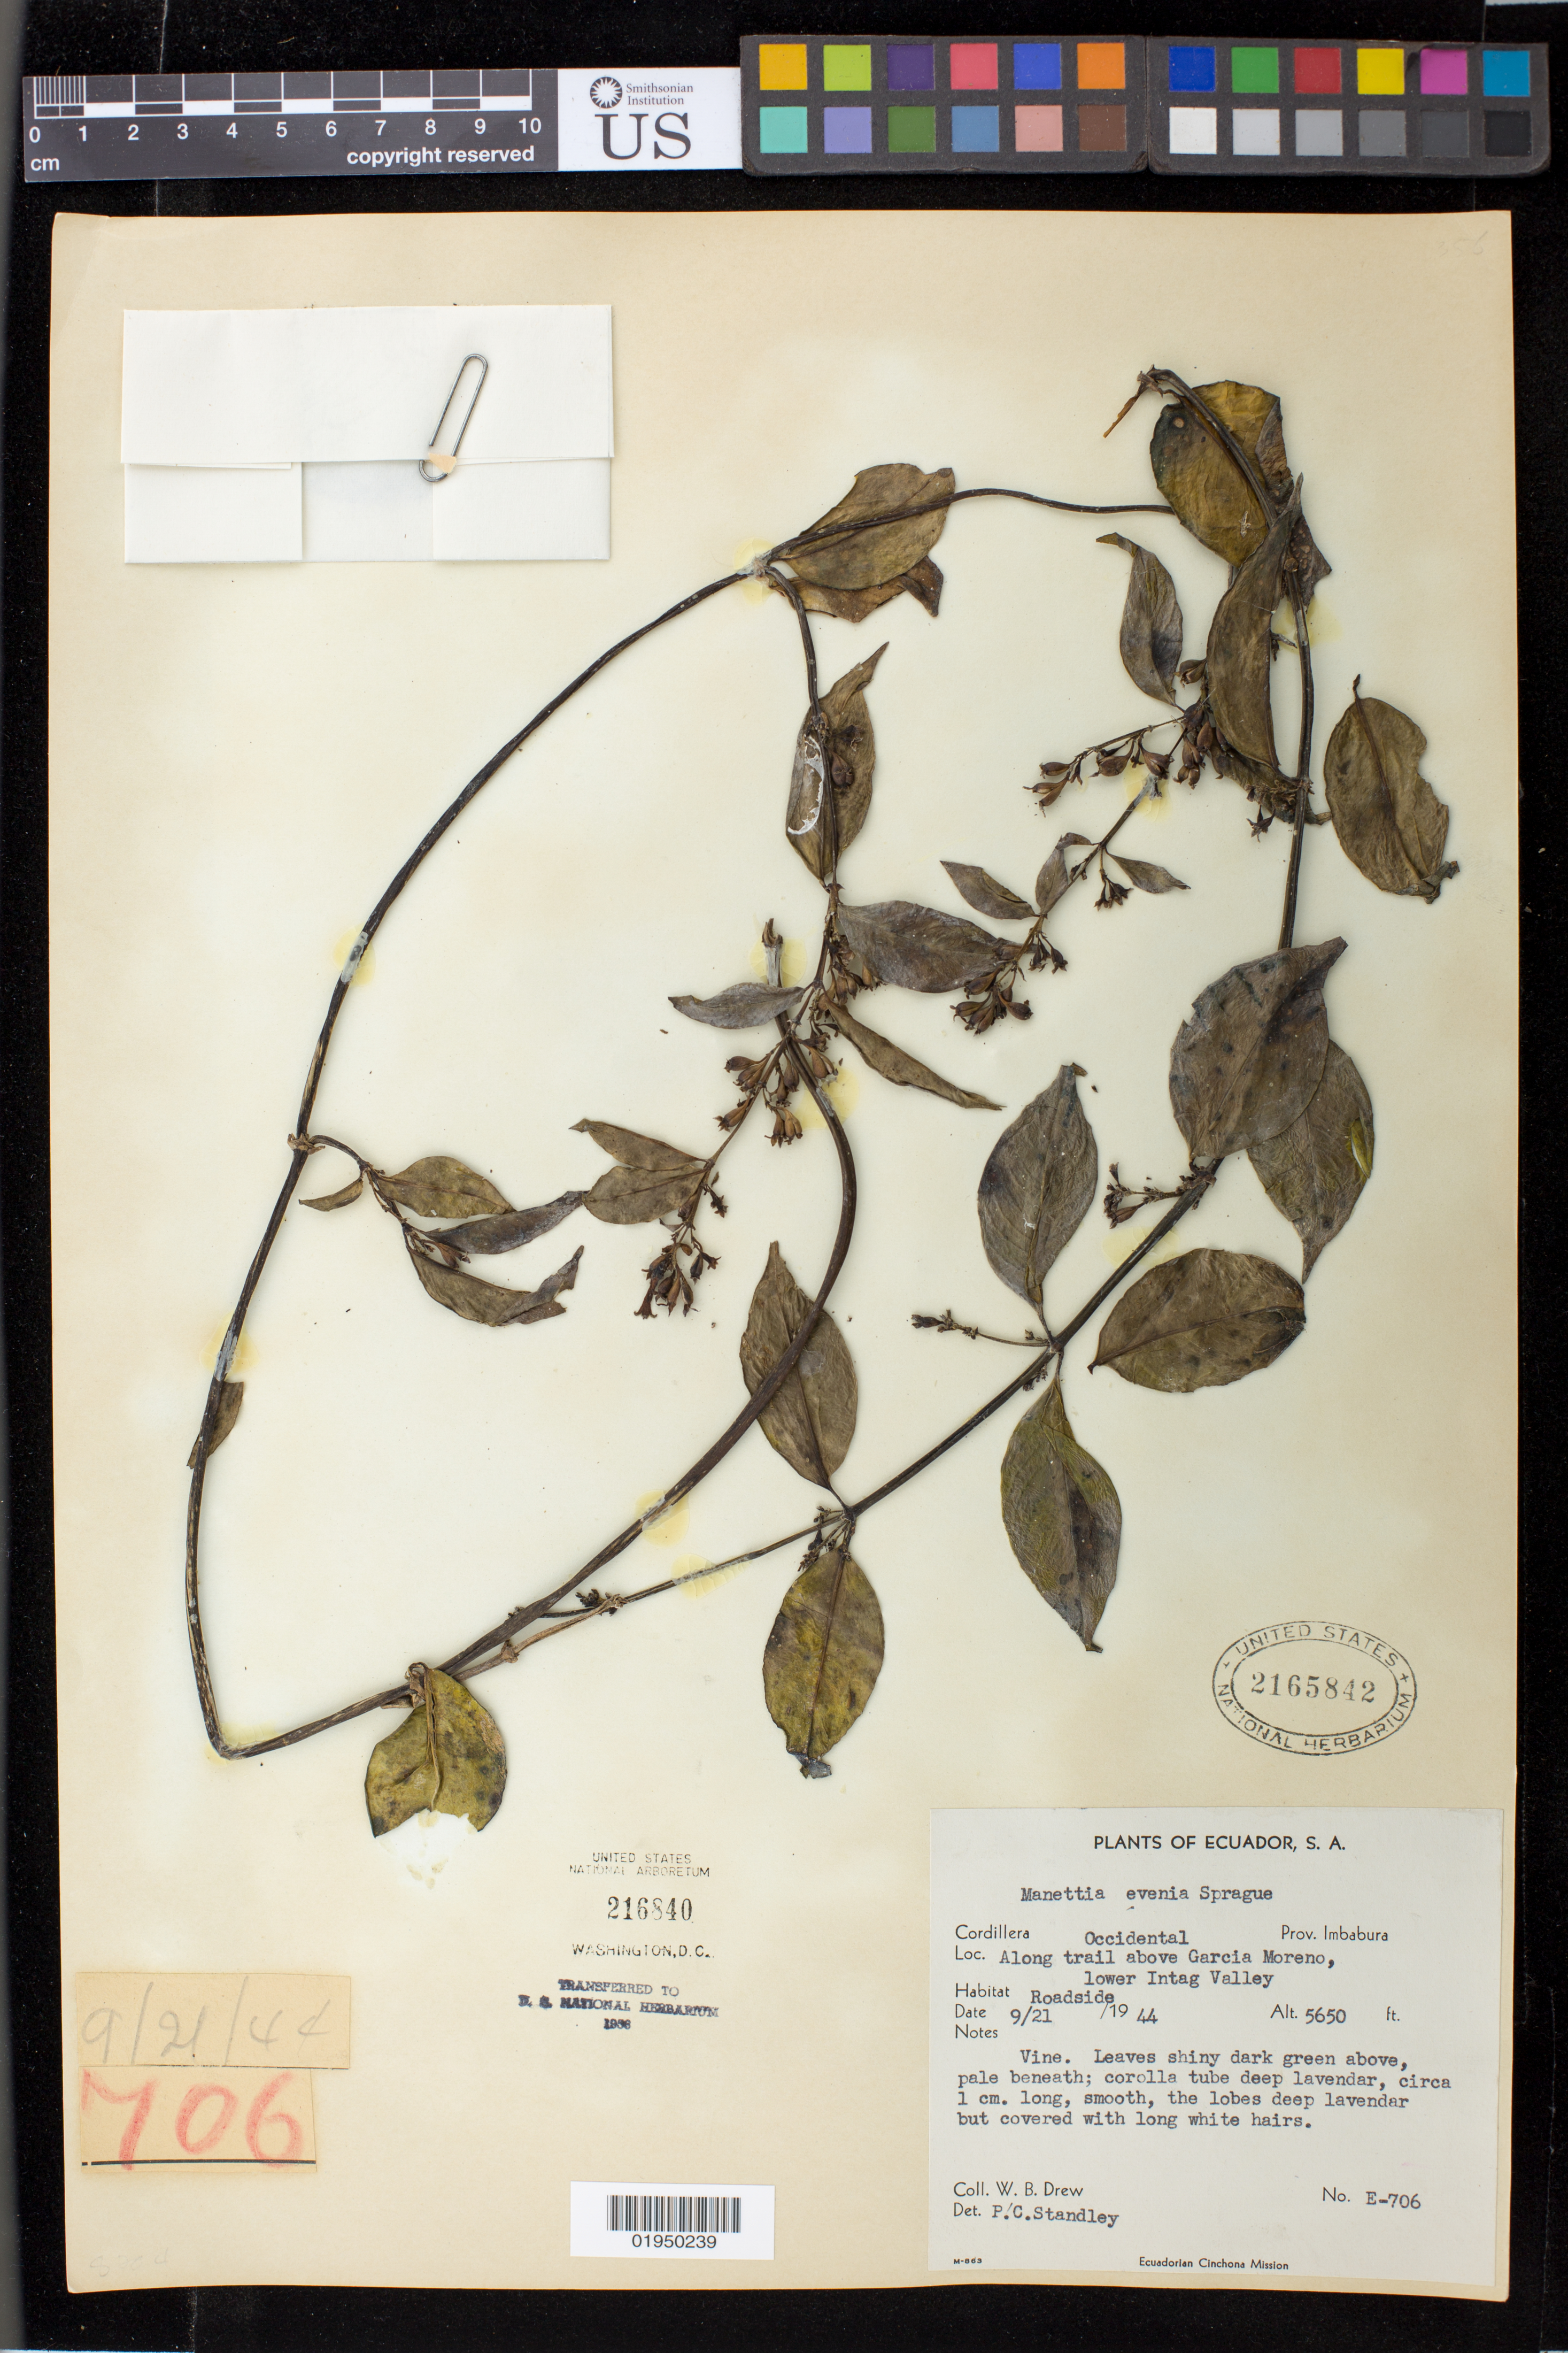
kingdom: Plantae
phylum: Tracheophyta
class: Magnoliopsida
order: Gentianales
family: Rubiaceae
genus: Manettia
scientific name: Manettia evenia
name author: Sprague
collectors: W. B. Drew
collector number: E-706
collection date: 1994-09-21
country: Ecuador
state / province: Imbabura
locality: Along reail above Garcia Moreno, lower Intag Valley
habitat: Roadside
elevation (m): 1722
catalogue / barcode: US 2165842